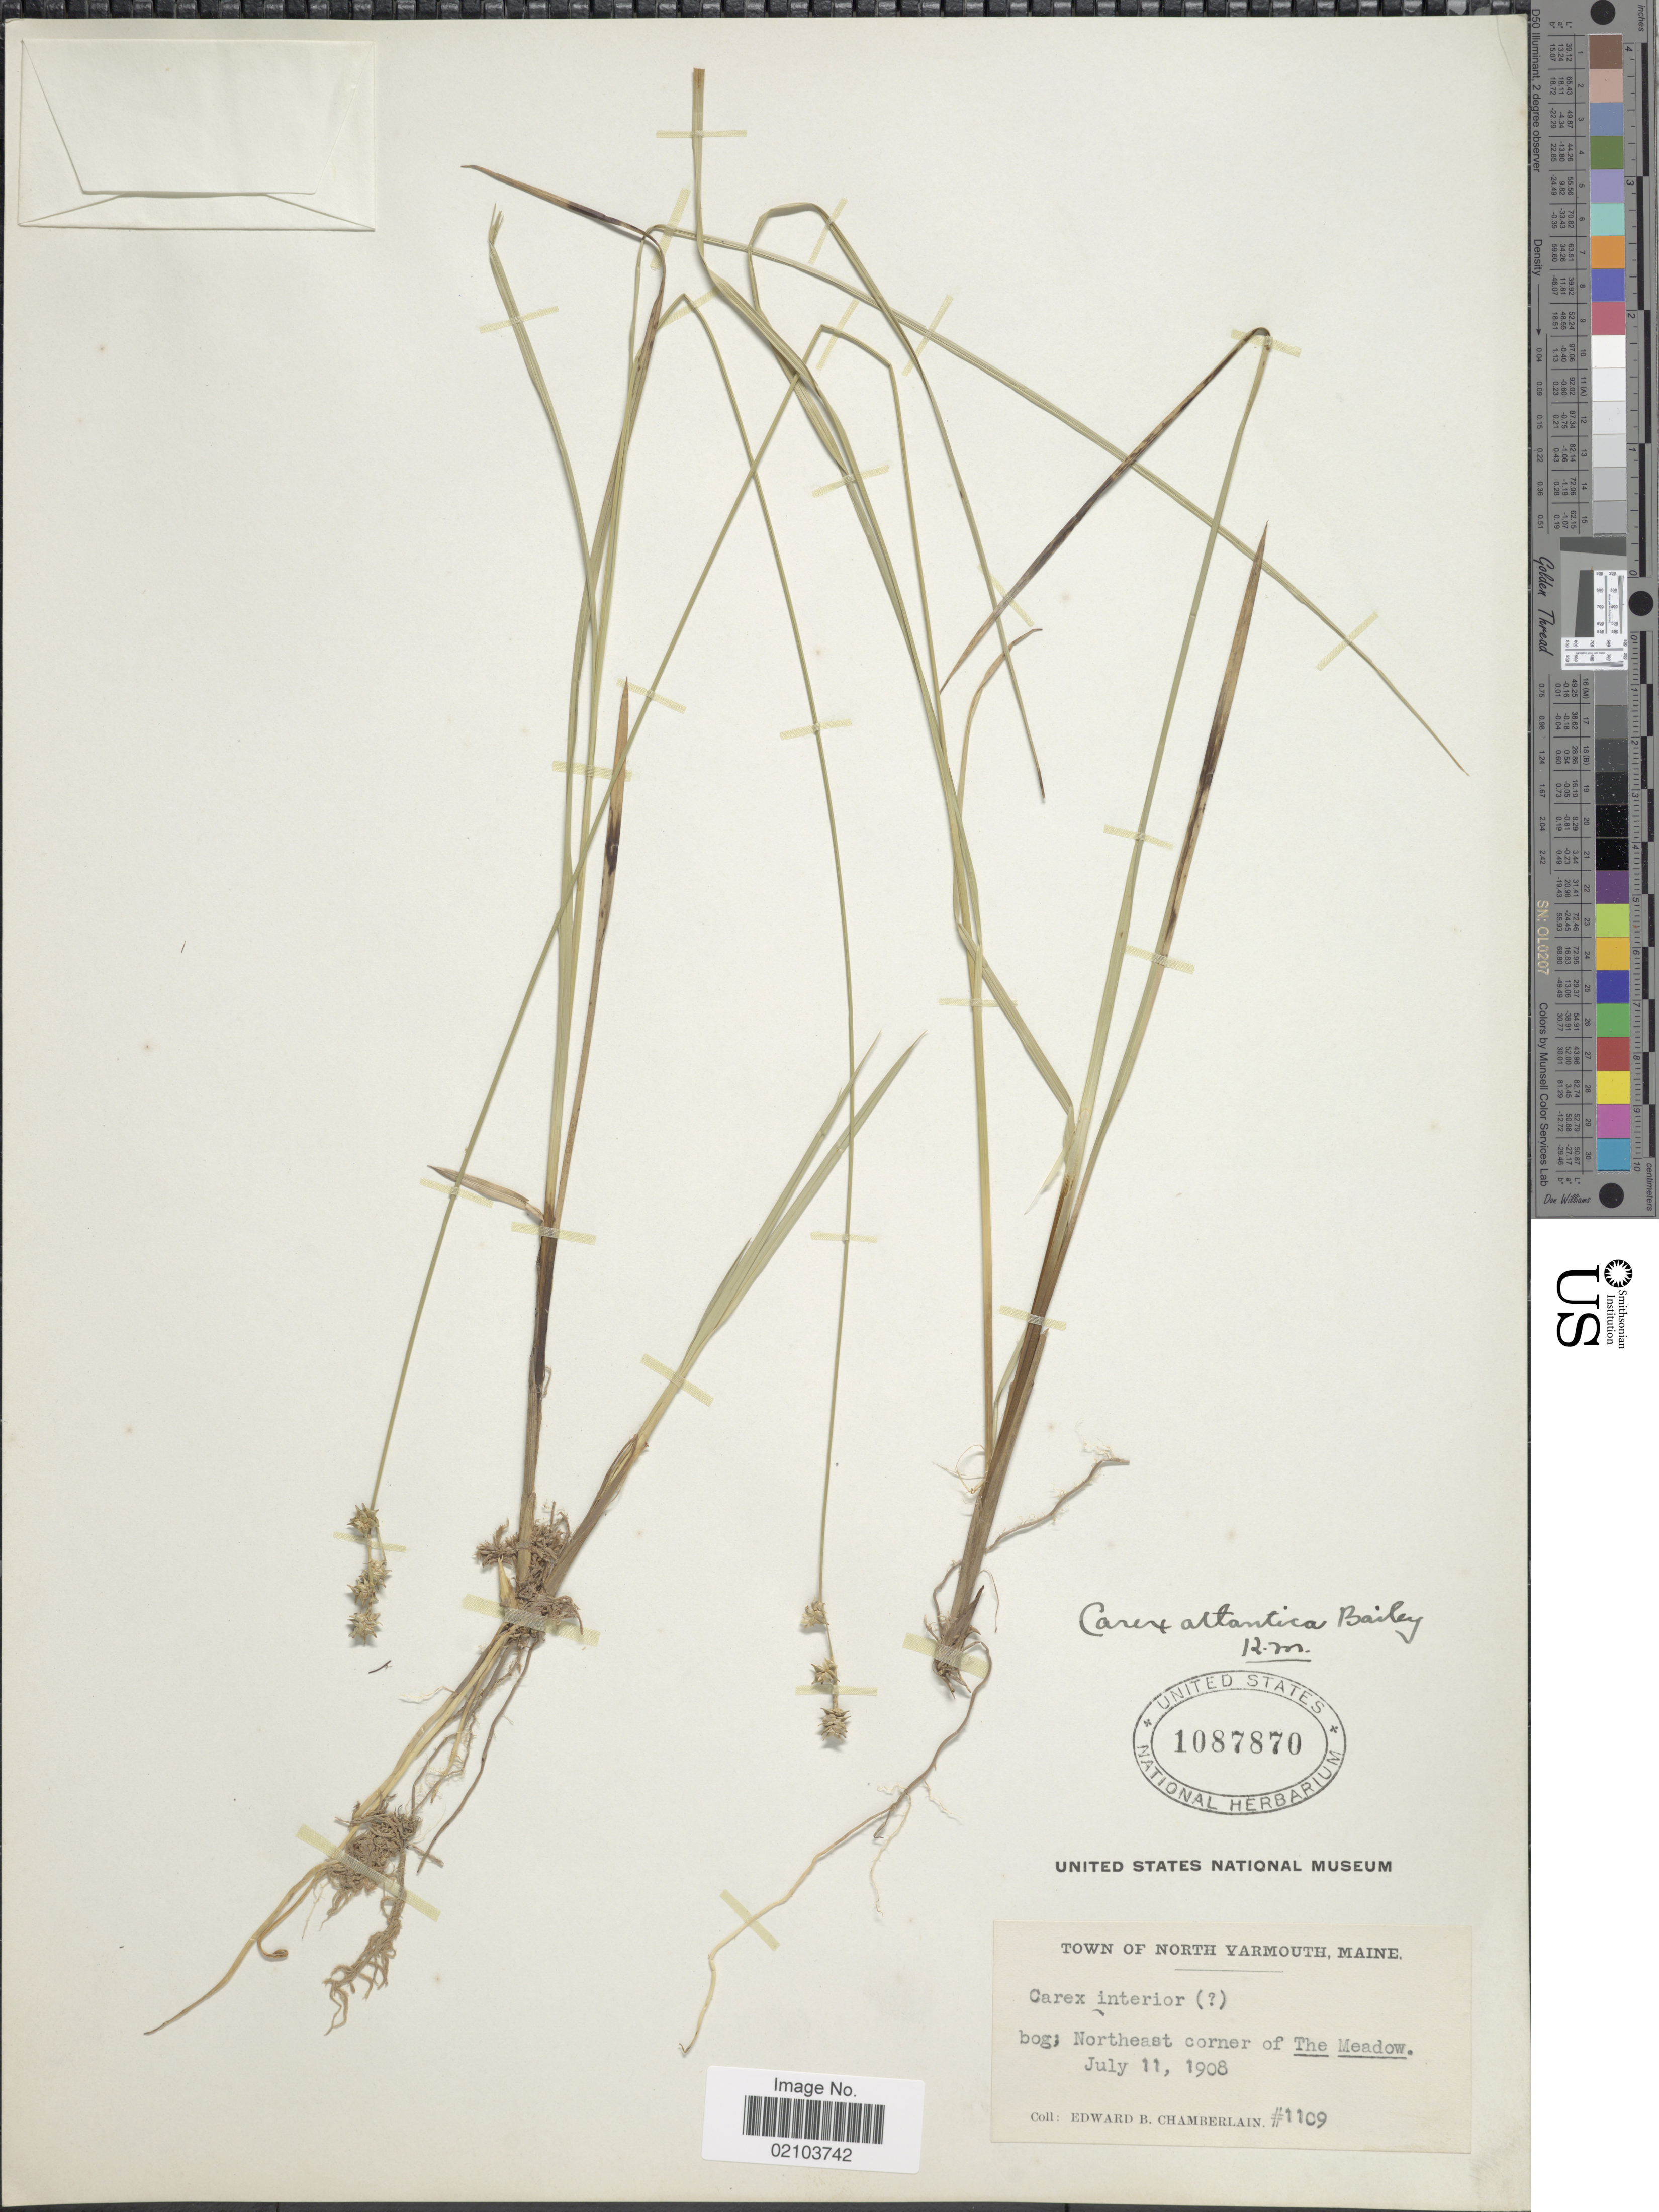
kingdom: Plantae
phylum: Tracheophyta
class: Liliopsida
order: Poales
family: Cyperaceae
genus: Carex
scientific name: Carex atlantica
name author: L.H. Bailey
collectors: E. Chamberlain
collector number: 1109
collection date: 1908-07-11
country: United States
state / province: Maine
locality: North Yarmouth. Northeast corner of The Meadow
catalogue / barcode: US 1087870